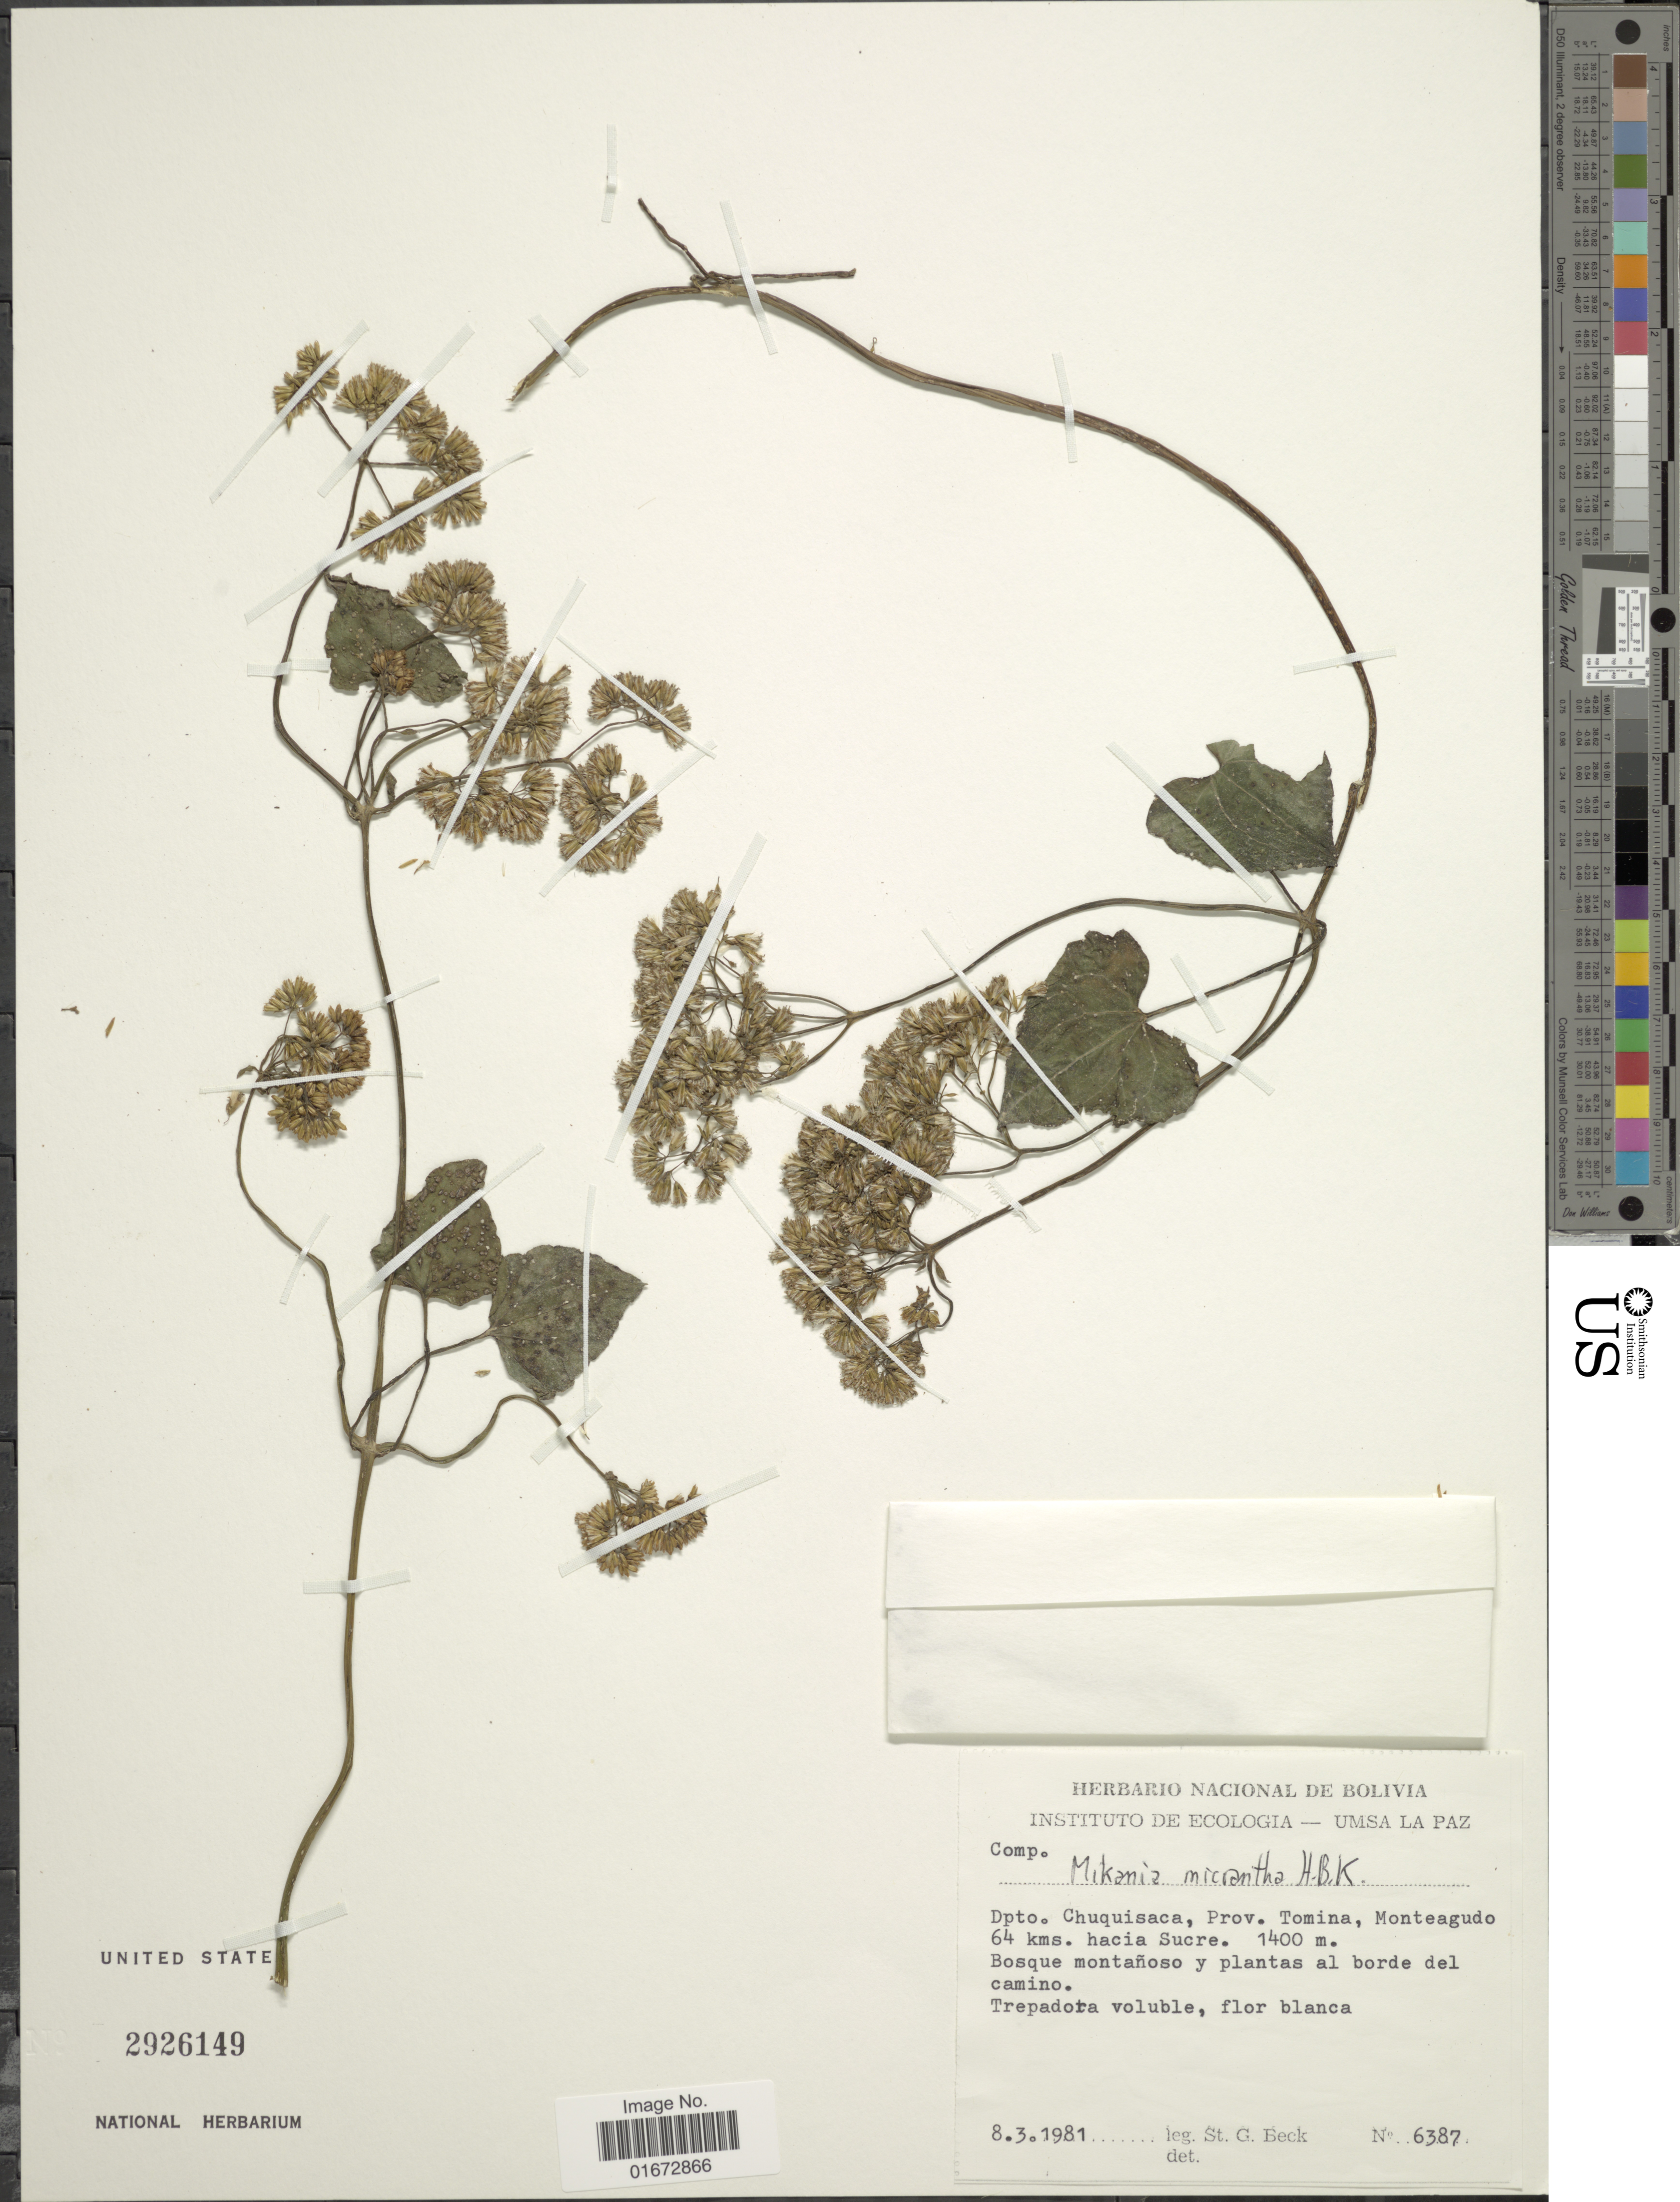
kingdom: Plantae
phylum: Tracheophyta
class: Magnoliopsida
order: Asterales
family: Asteraceae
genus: Mikania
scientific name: Mikania micrantha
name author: Kunth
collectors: S. G. Beck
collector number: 6387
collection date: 1981-03-08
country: Bolivia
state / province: Chuquisaca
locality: Dpto. Chuquisaca, Prov. Tomina, Monteagudo 64 kms. hacia Sucre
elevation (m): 1400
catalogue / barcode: US 2926149